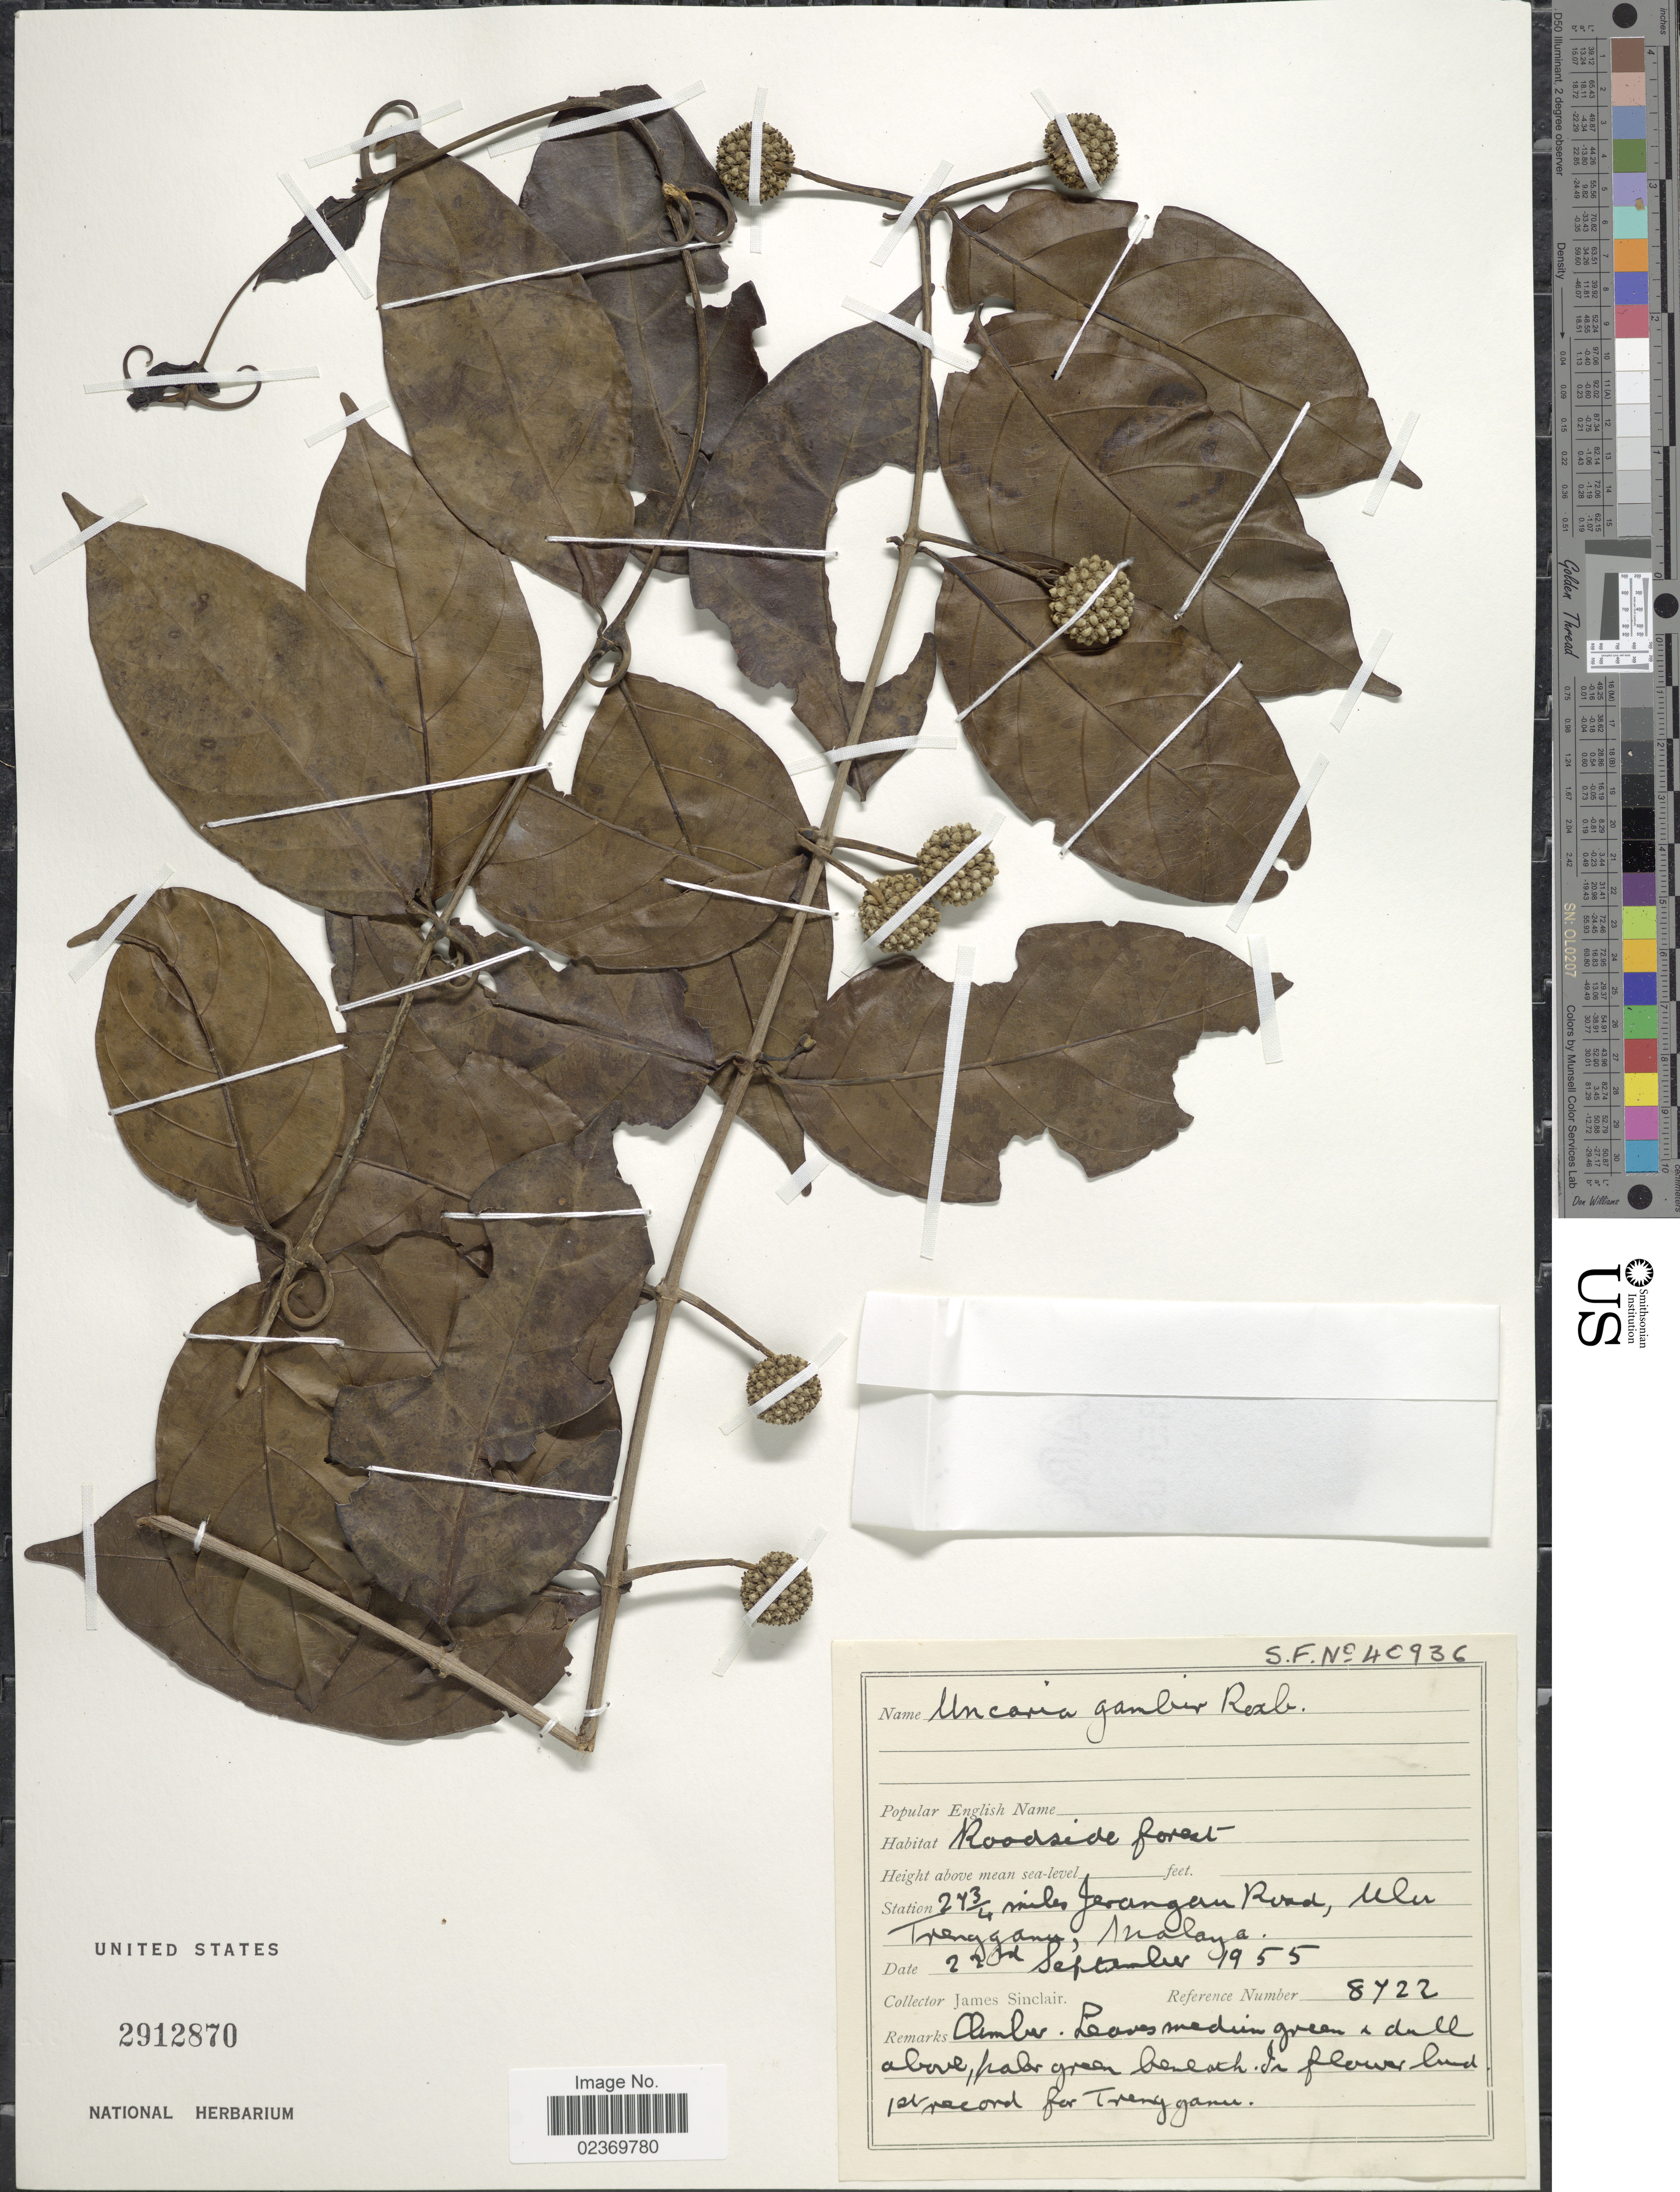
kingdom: Plantae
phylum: Tracheophyta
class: Magnoliopsida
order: Gentianales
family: Rubiaceae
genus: Uncaria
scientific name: Uncaria gambir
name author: (Hunt) Roxb.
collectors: J. Sinclair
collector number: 8722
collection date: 1955-09-22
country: Malaysia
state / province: Terengganu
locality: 27 3/4 miles Jerangau Road, Ulu Trengganu, Malaya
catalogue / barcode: US 2912870